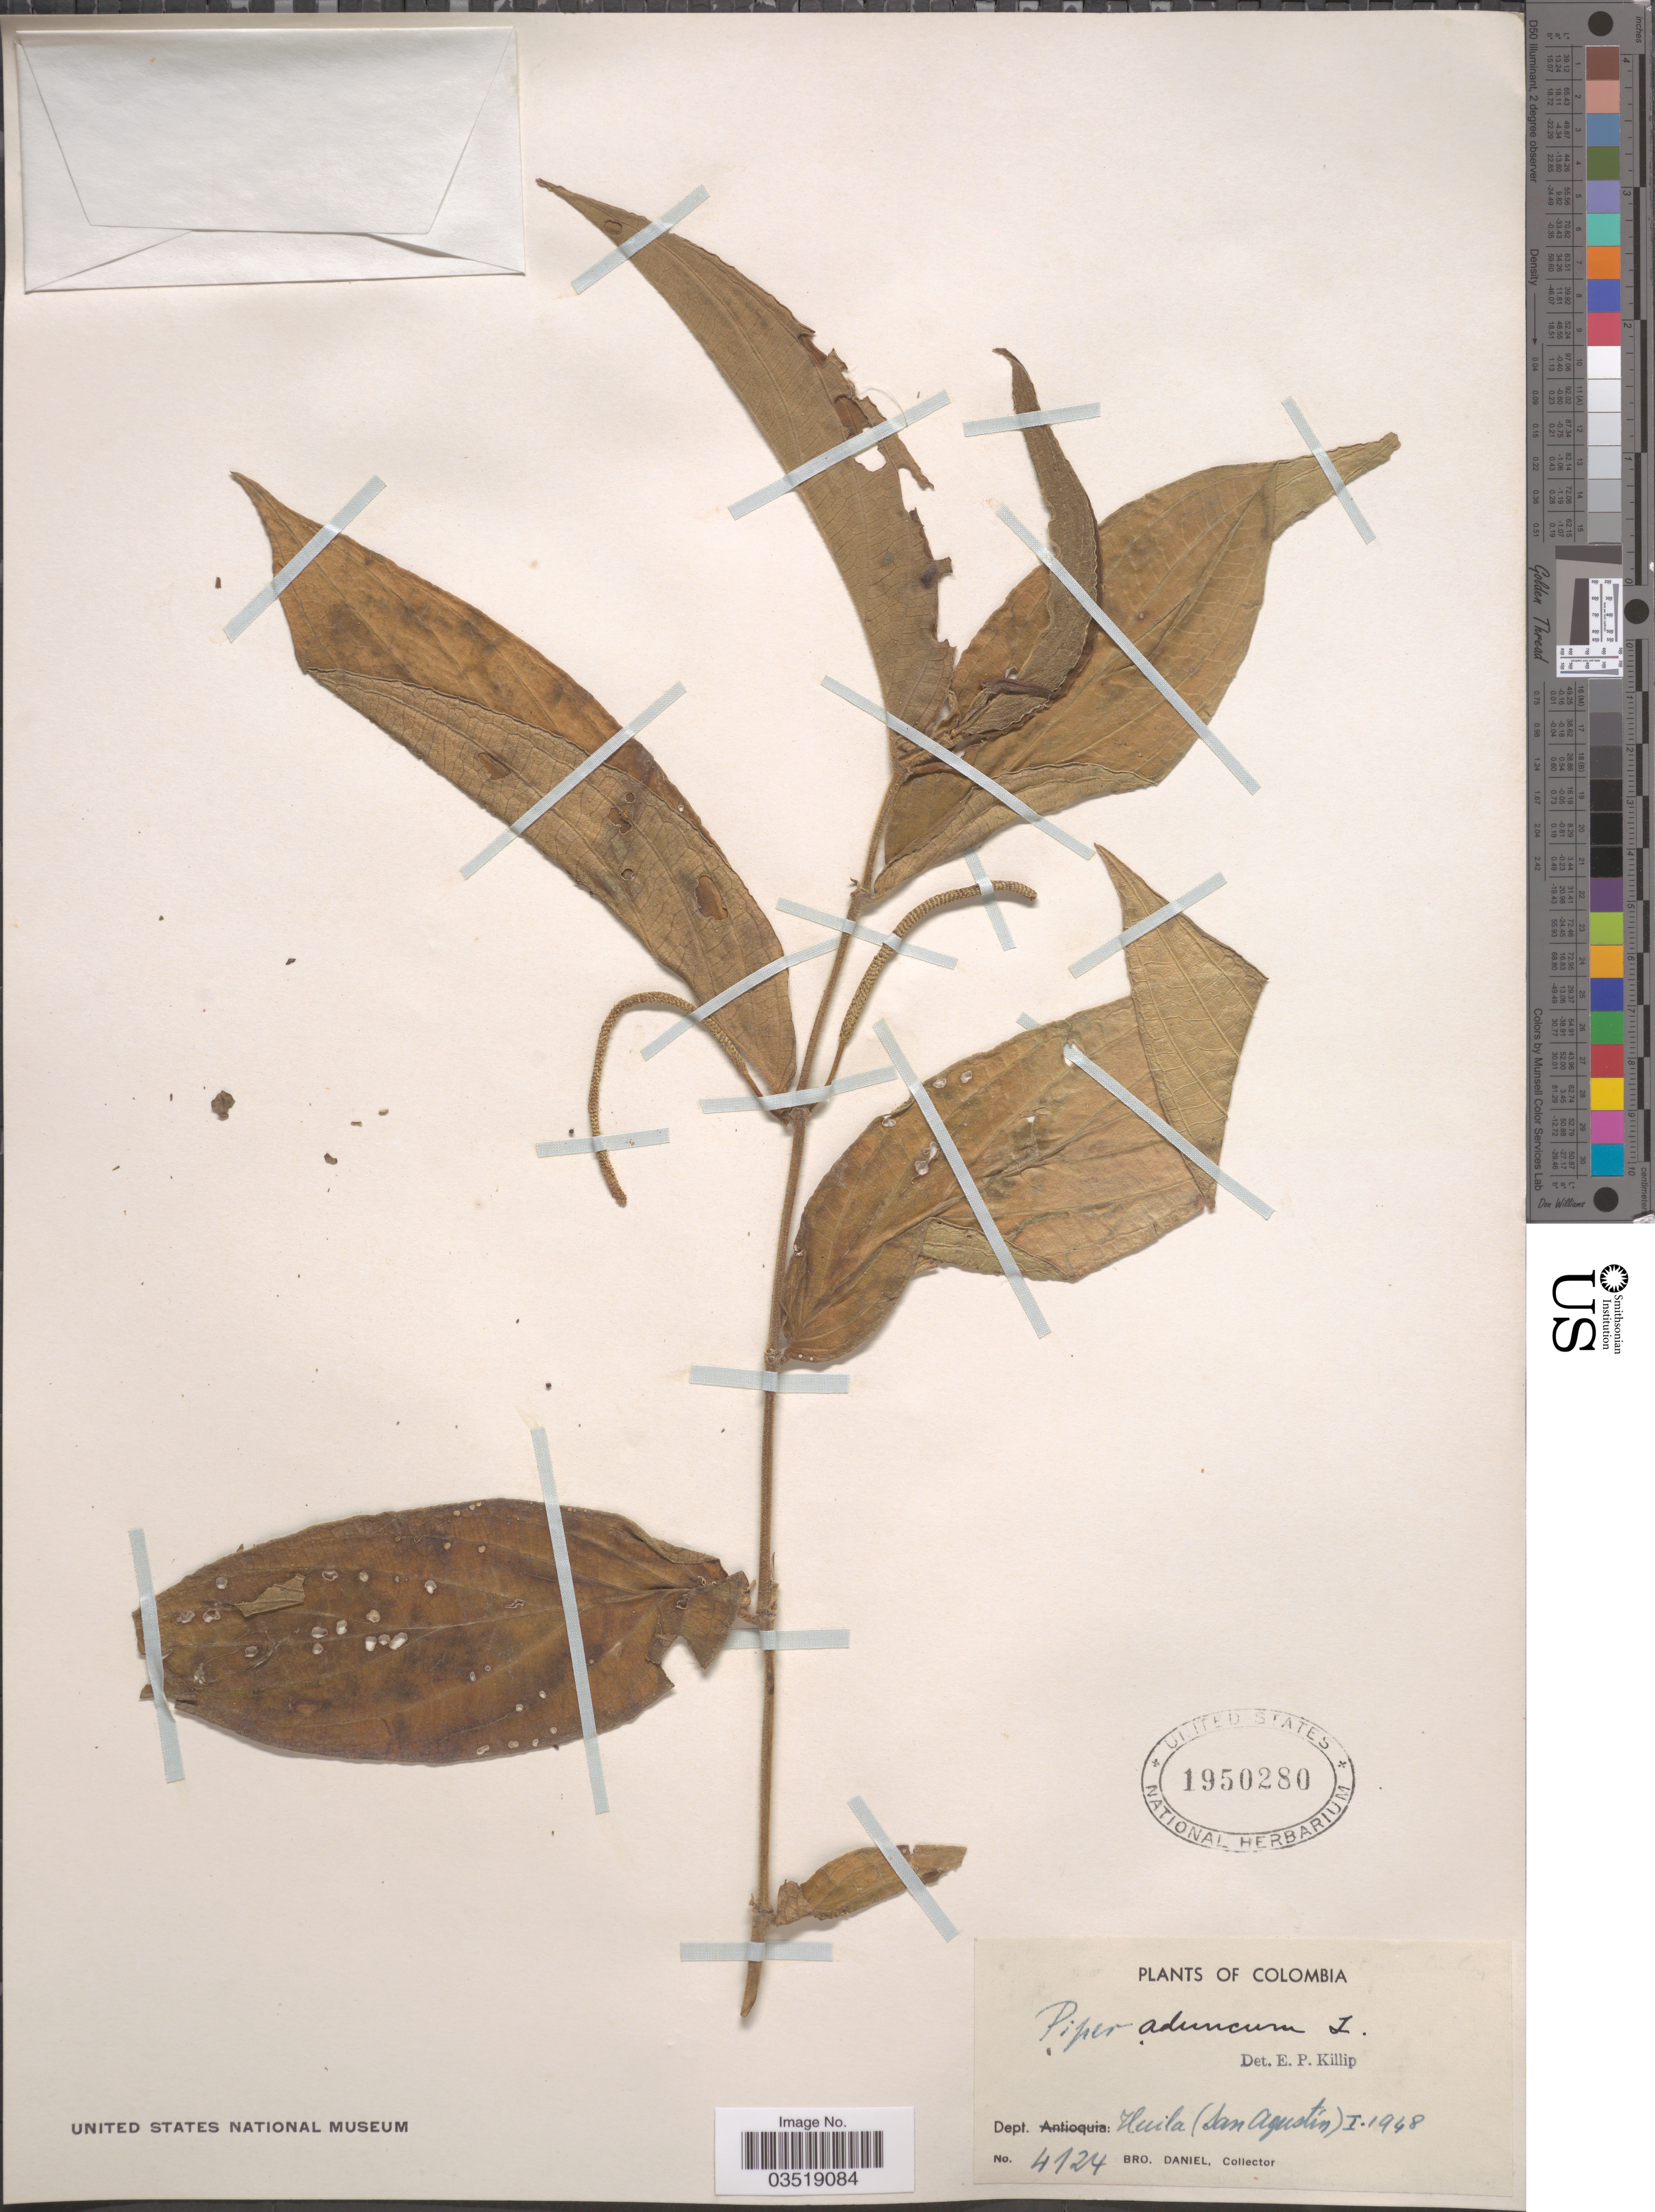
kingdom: Plantae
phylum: Tracheophyta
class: Magnoliopsida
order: Piperales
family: Piperaceae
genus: Piper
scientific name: Piper aduncum var. aduncum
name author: L.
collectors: Bro. Daniel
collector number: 4124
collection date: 1948-01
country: Colombia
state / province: Huila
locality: Dept. Huila: (San Agustín).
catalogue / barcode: US 1950280